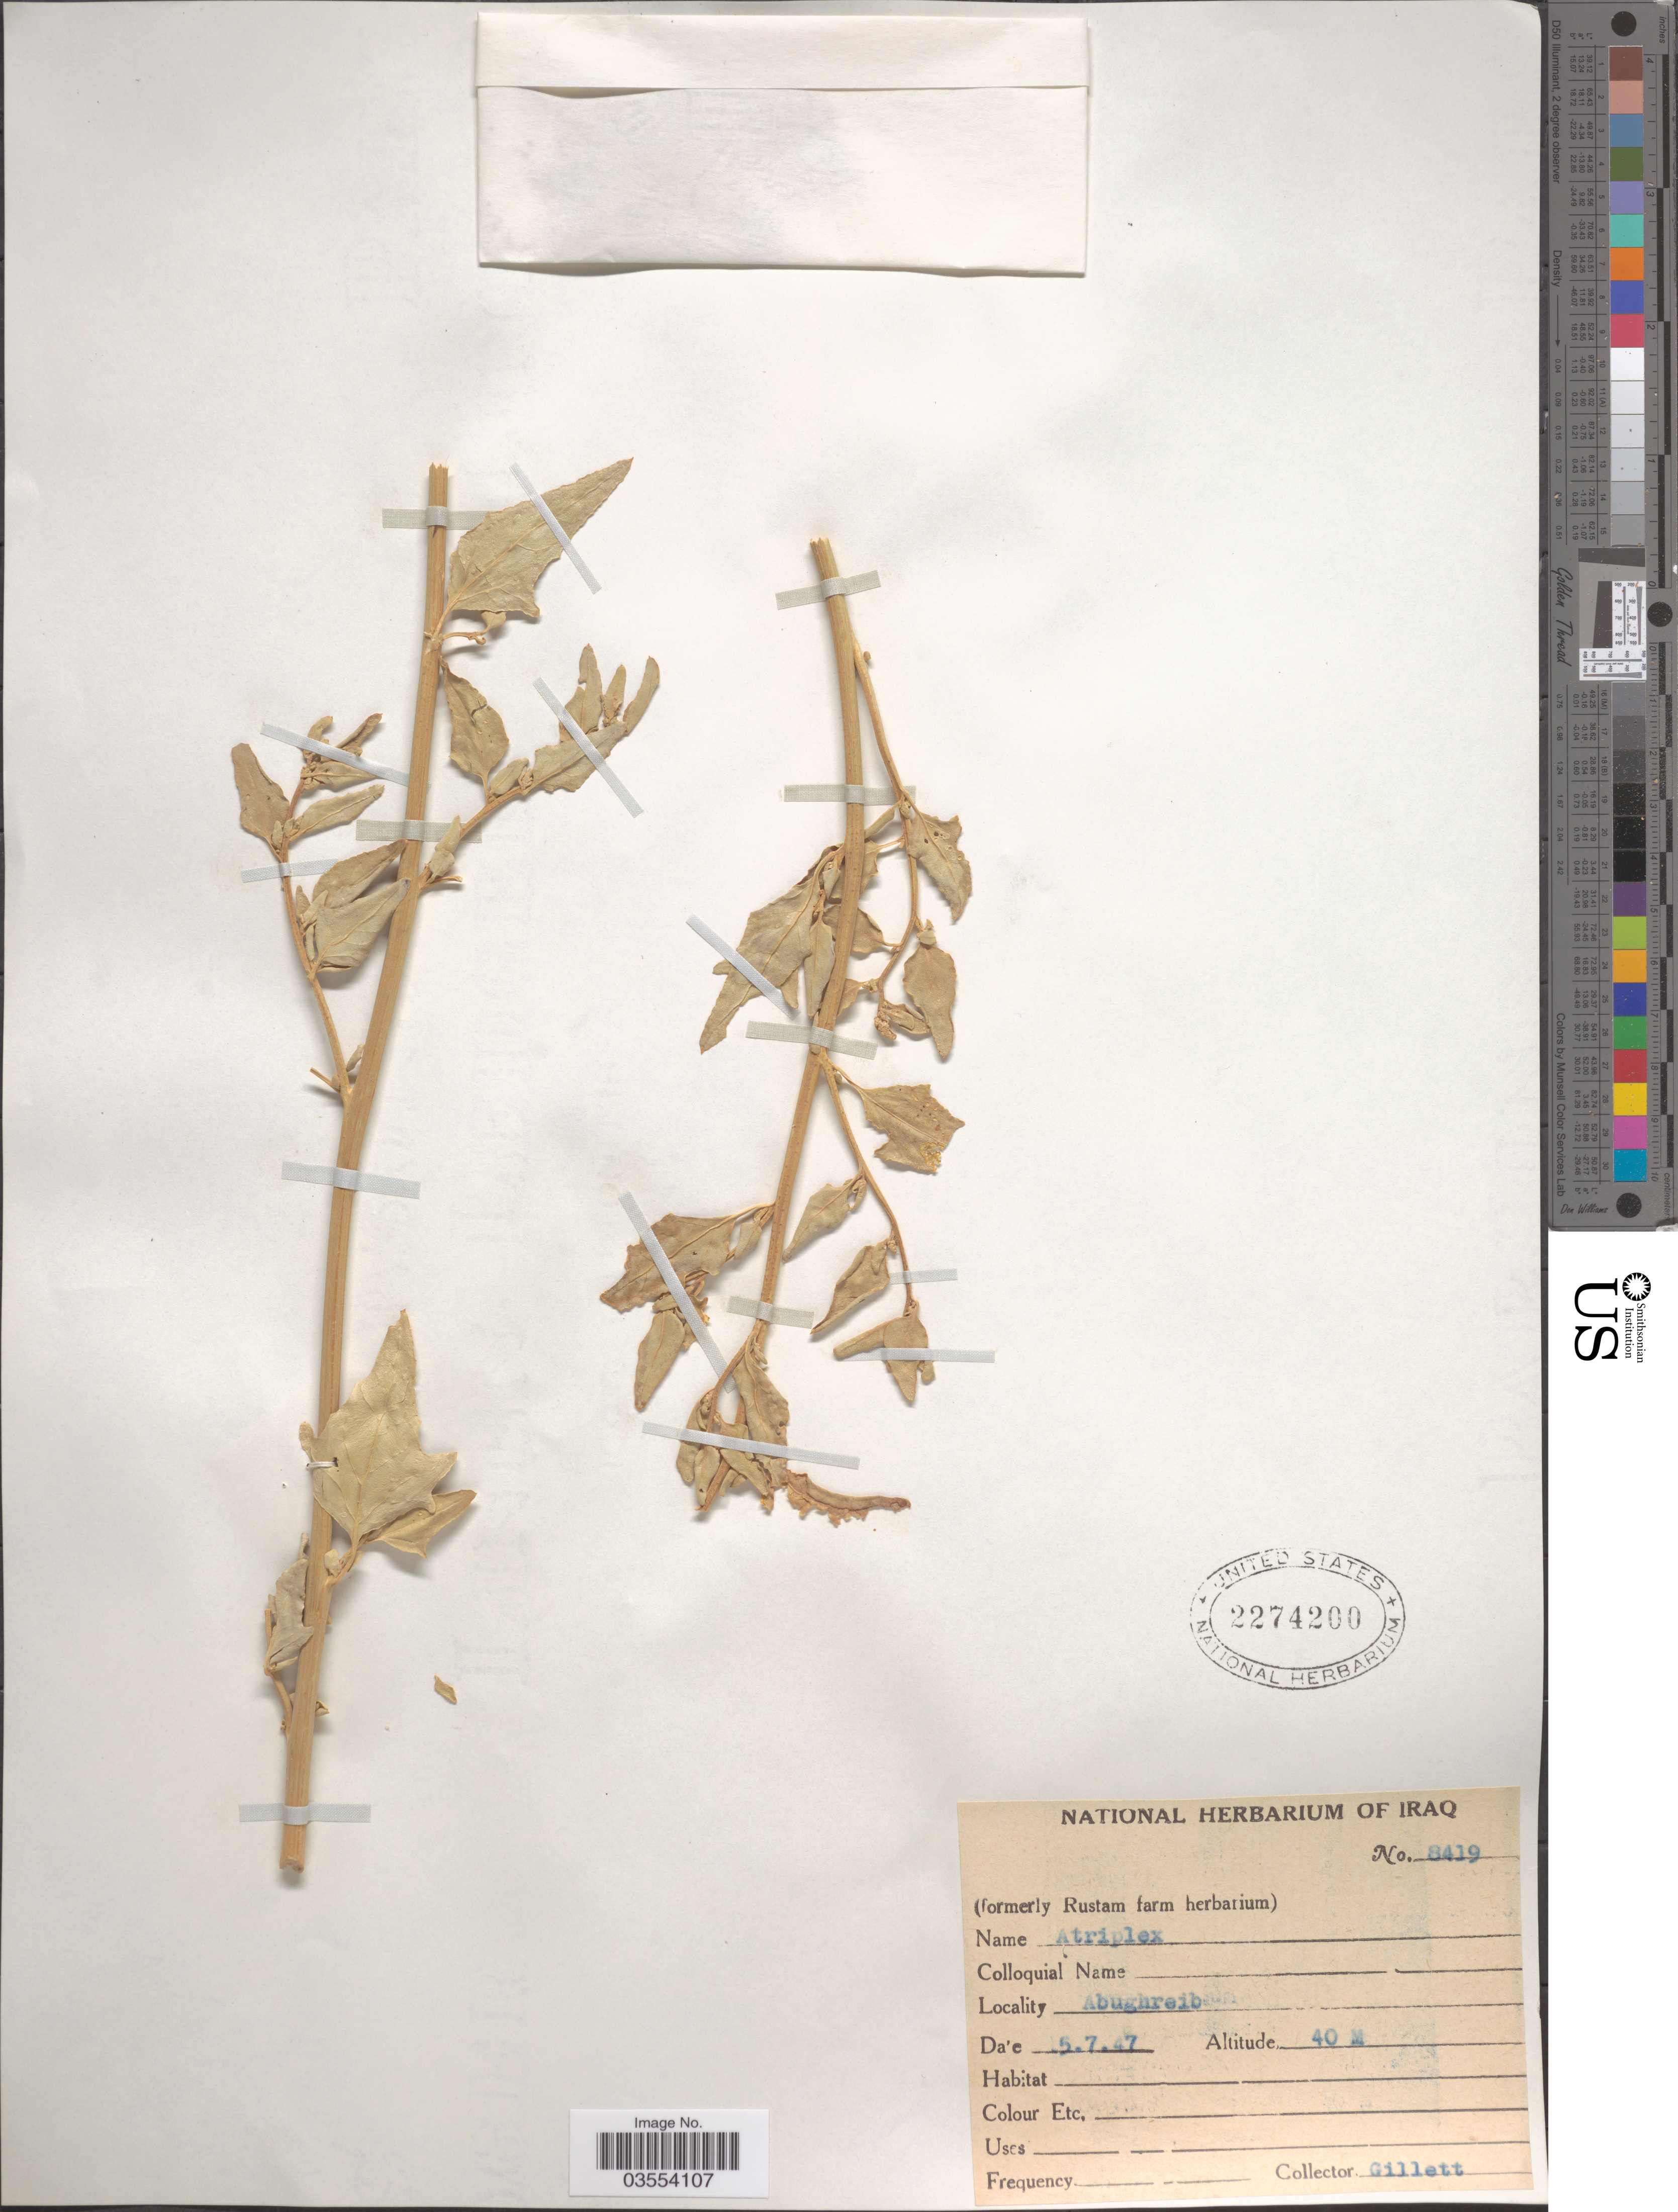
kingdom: Plantae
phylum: Tracheophyta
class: Magnoliopsida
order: Caryophyllales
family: Amaranthaceae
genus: Atriplex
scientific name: Atriplex sp.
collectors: Gillett, --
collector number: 8419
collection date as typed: Transcribed d/m/y: 5/7/47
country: Iraq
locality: Abughreib.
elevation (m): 40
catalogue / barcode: US 2274200